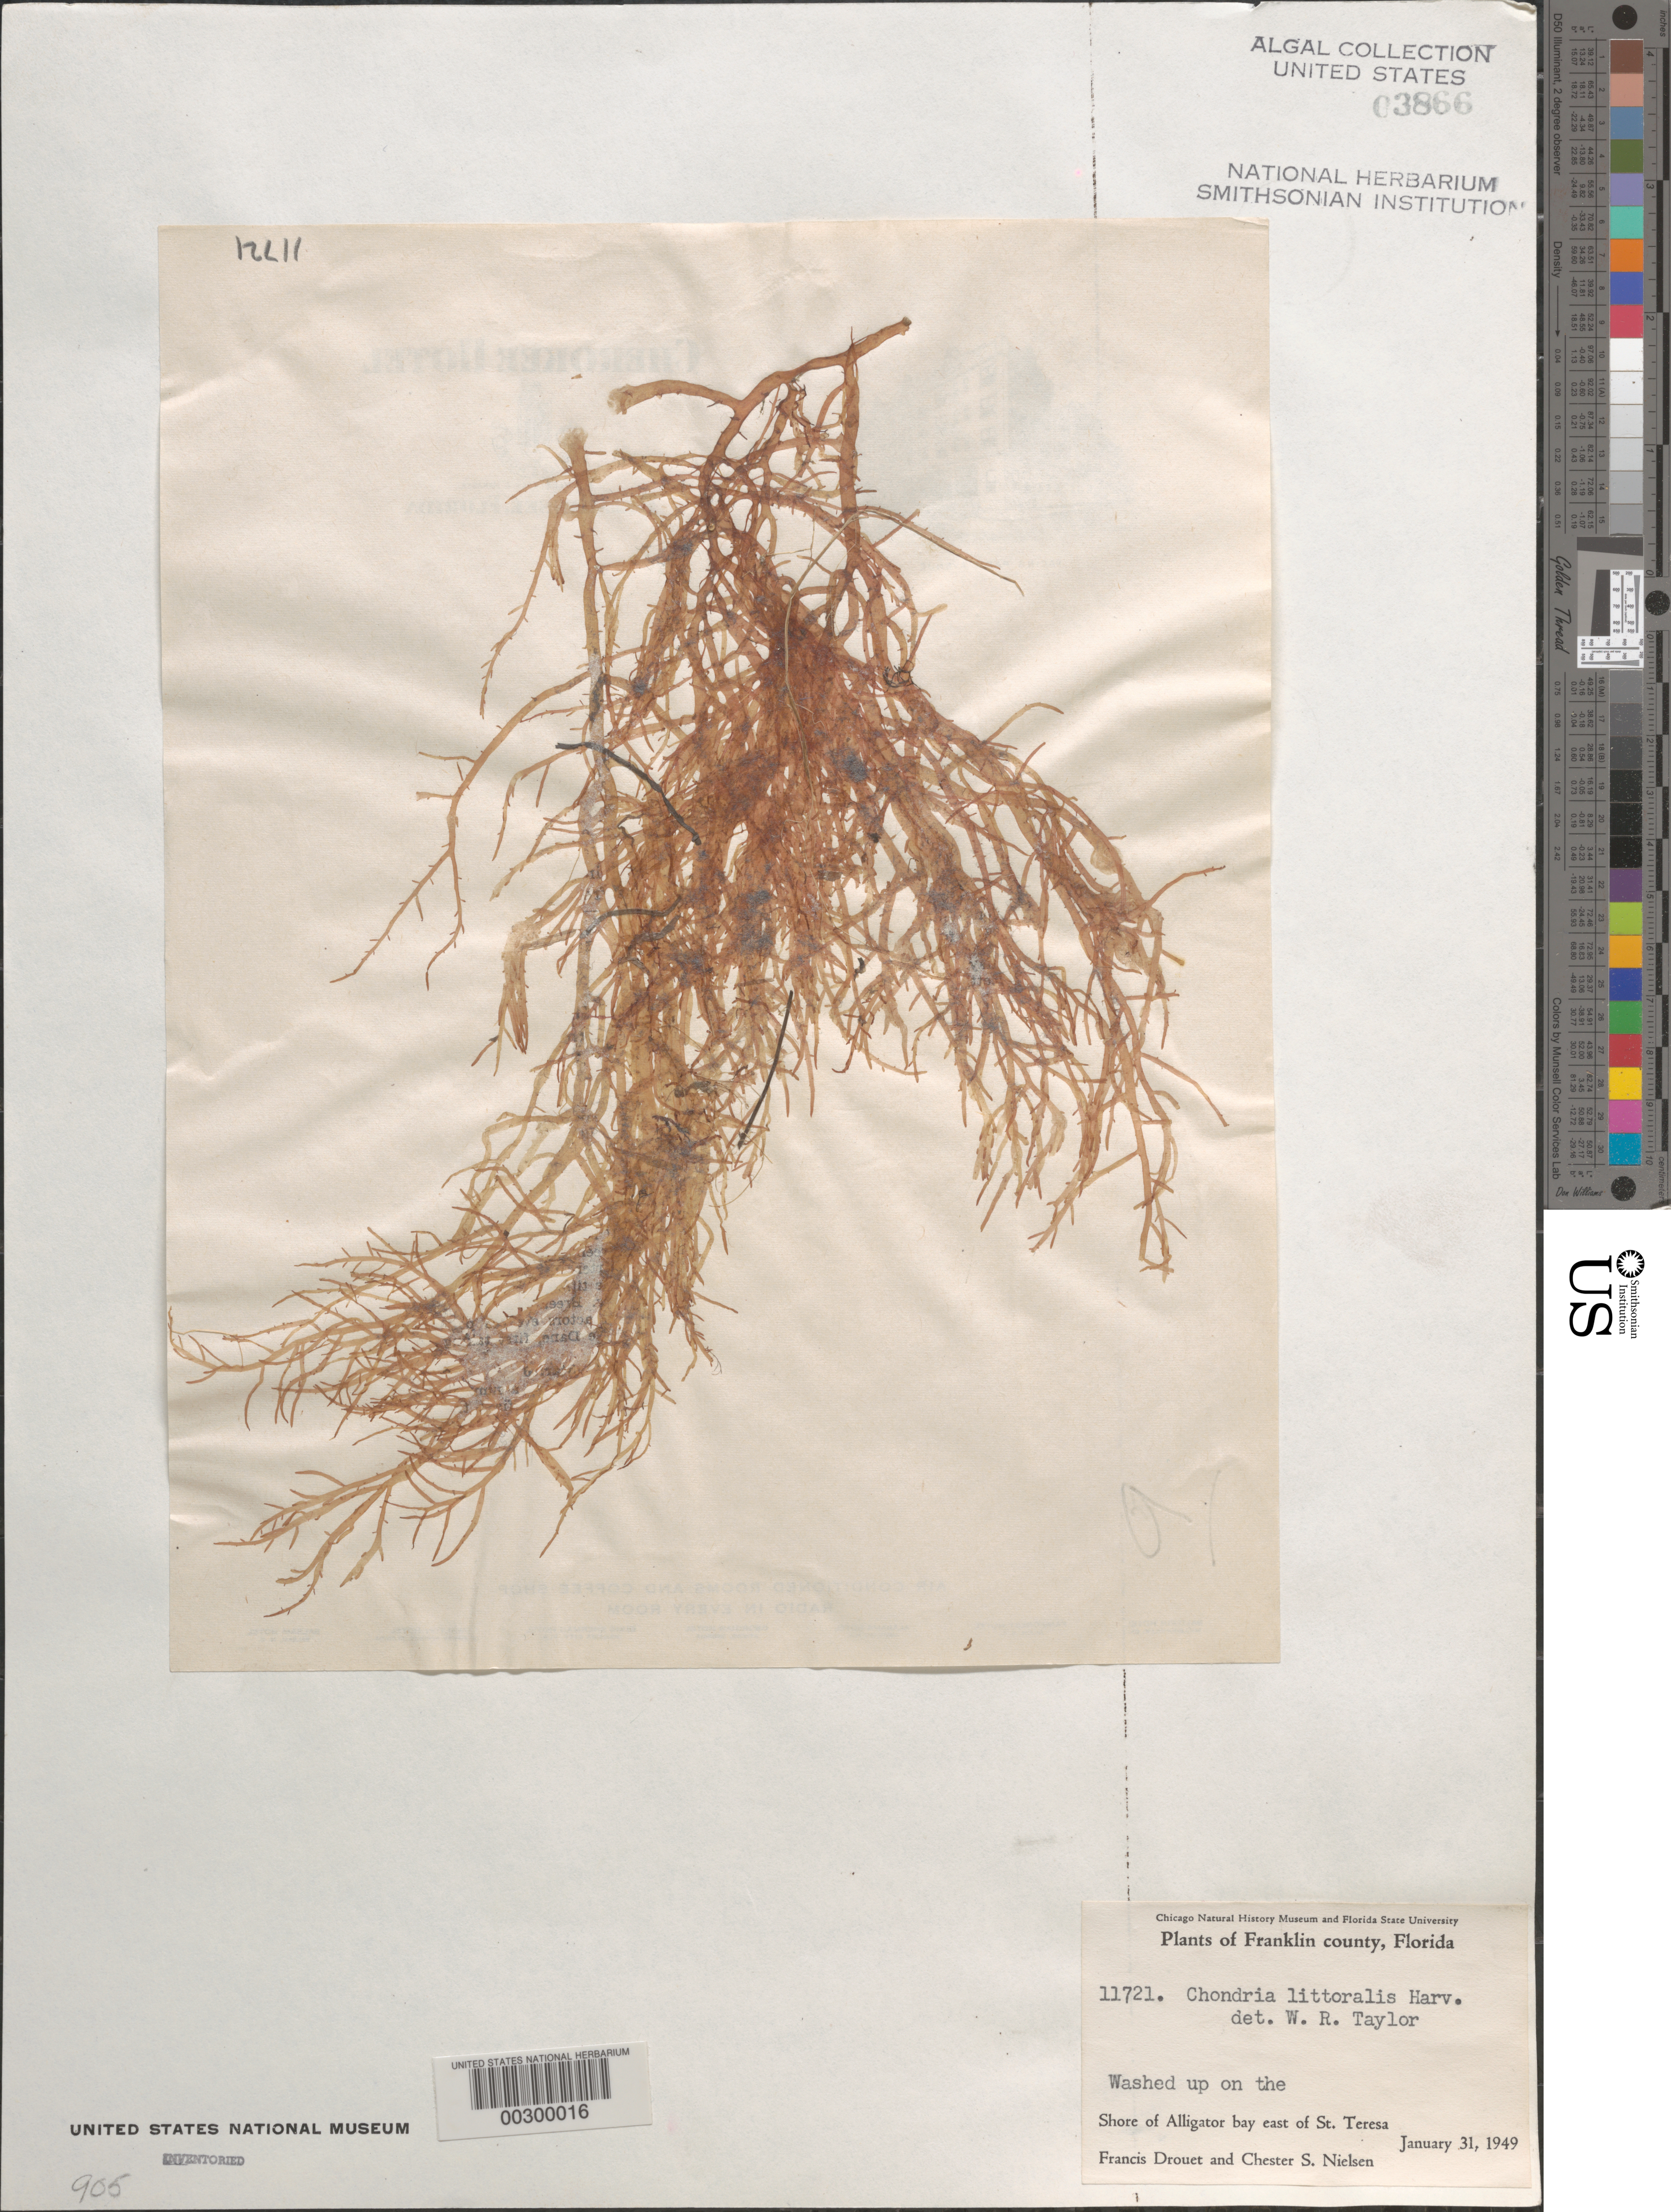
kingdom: Plantae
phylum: Rhodophyta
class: Florideophyceae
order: Ceramiales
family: Rhodomelaceae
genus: Chondria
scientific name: Chondria littoralis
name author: Harv.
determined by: Taylor, William R.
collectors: F. E. Drouet & C. S. Nielsen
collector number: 11721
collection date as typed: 31 Jan 1949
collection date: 1949-01-31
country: United States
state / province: Florida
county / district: Franklin County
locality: Alligator Bay east of Saint Teresa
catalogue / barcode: US 3866